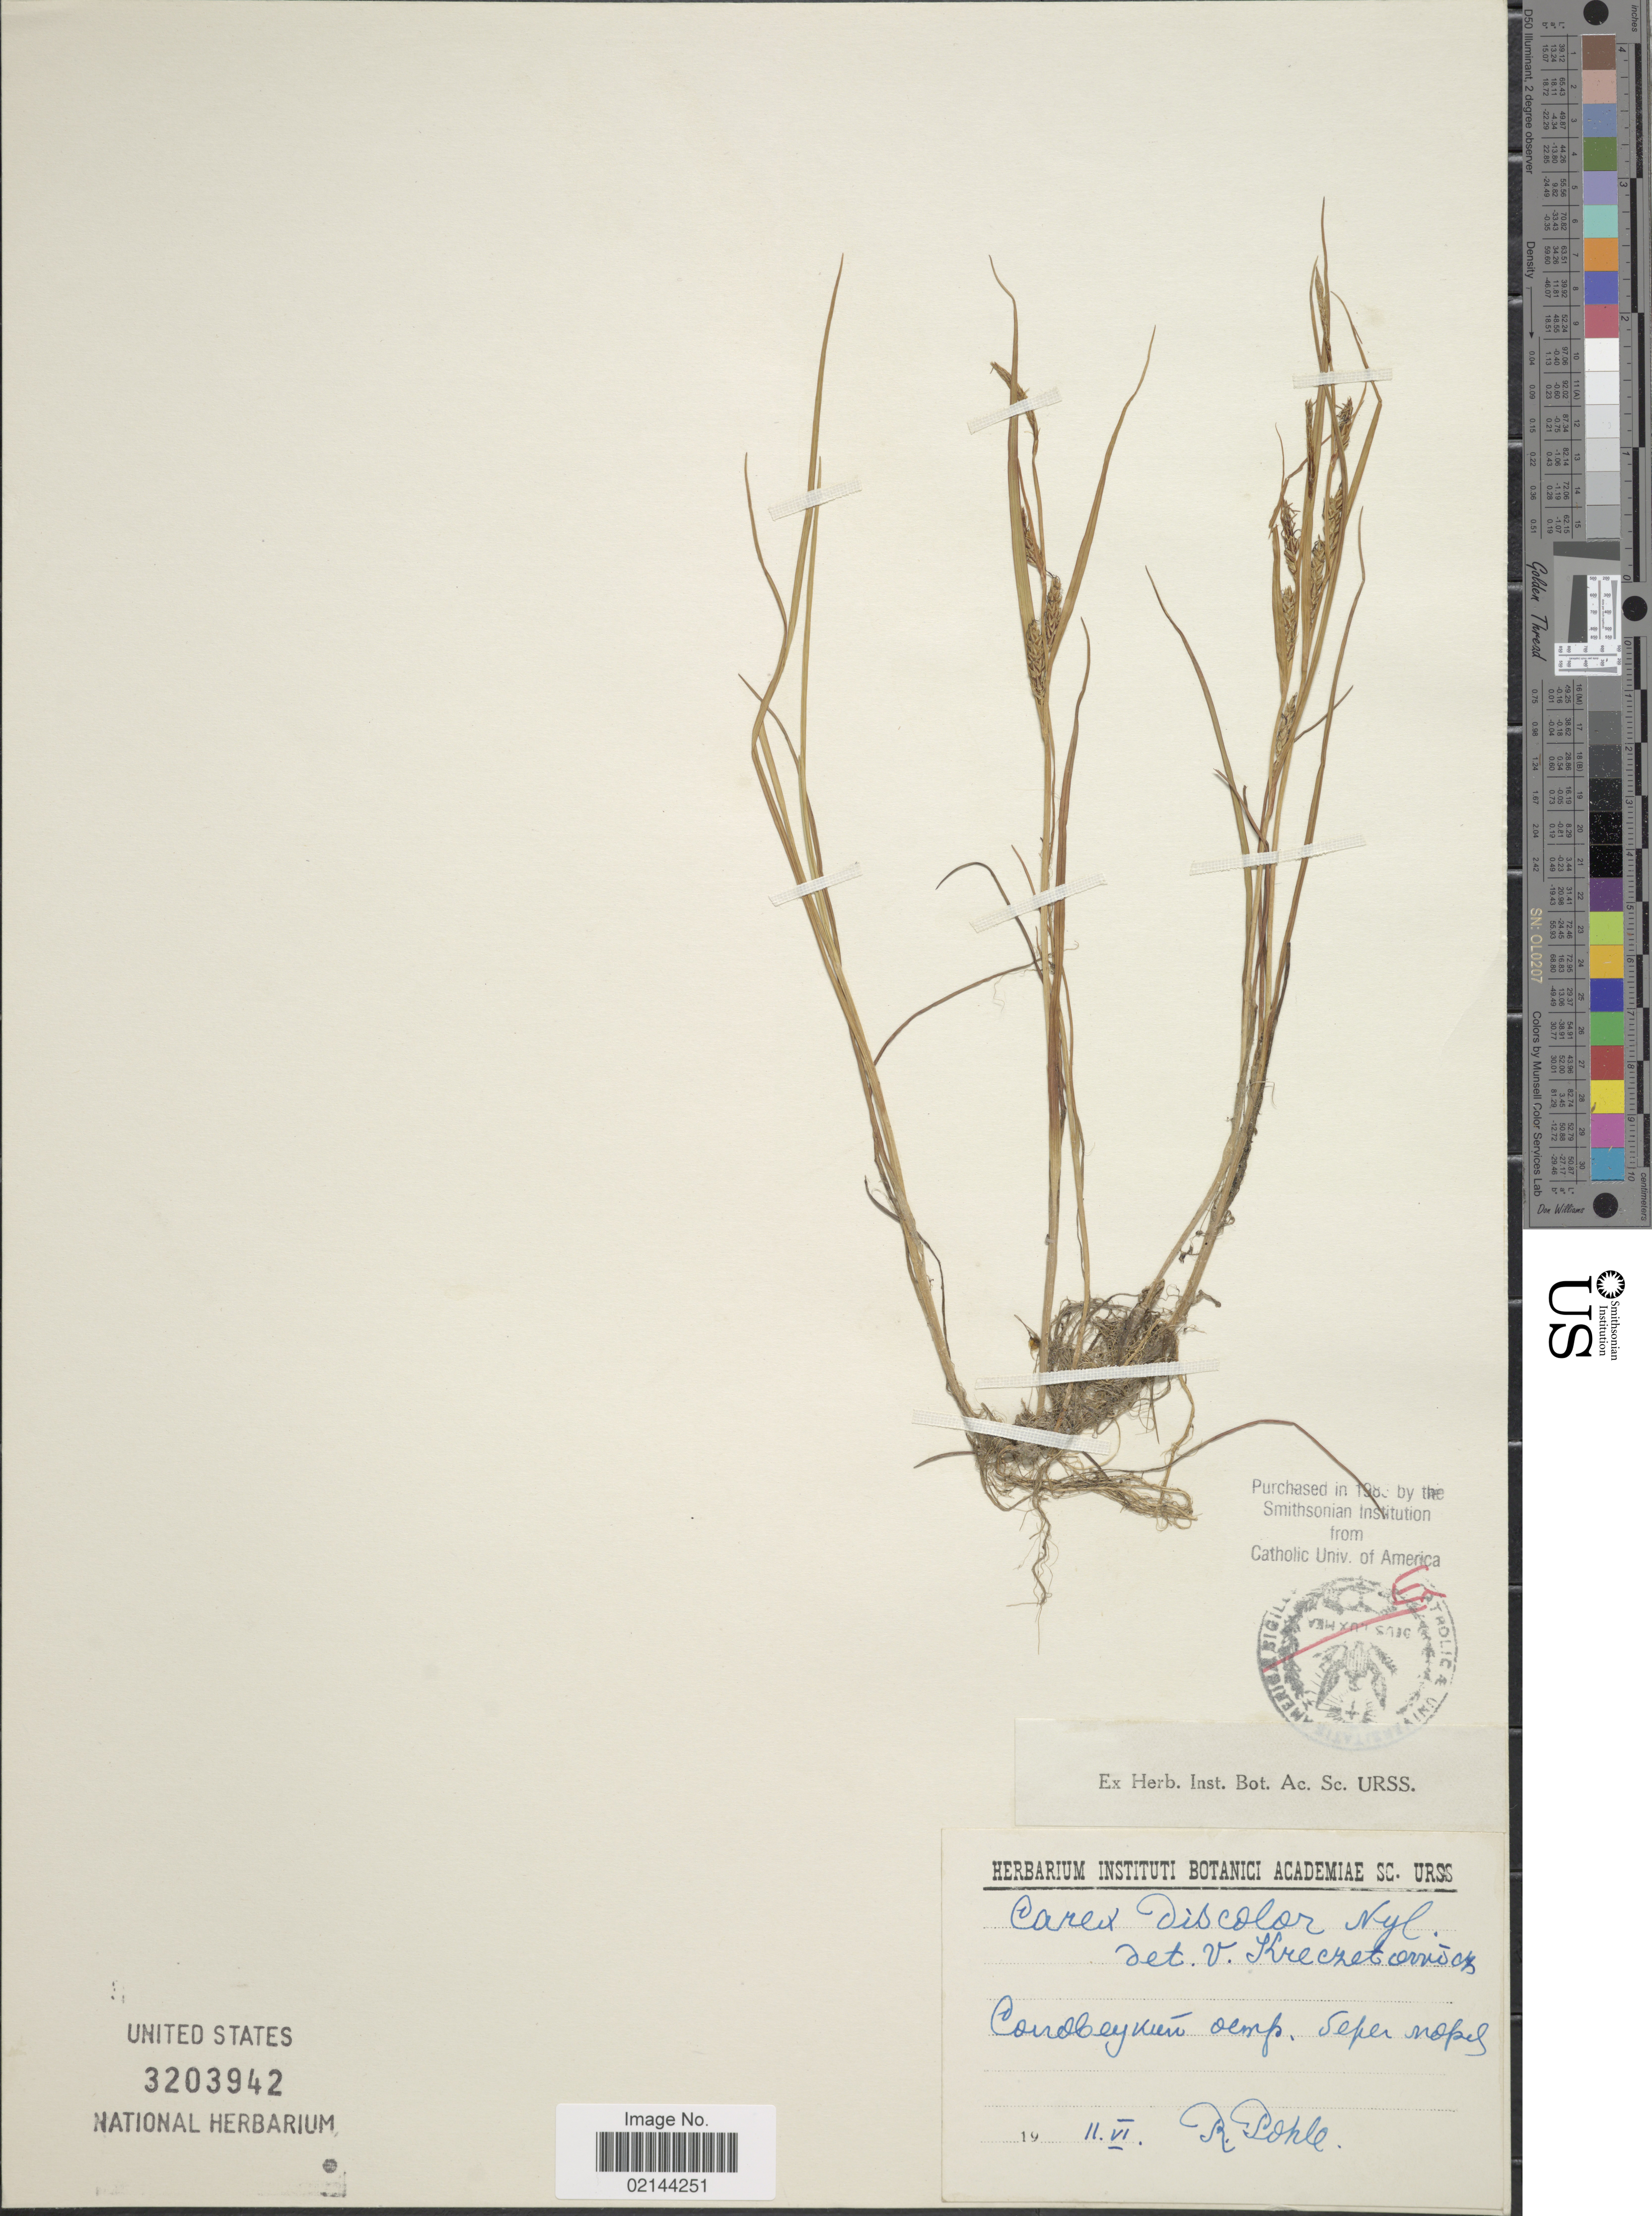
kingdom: Plantae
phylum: Tracheophyta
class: Liliopsida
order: Poales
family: Cyperaceae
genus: Carex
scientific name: Carex discolor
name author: F. Nyl.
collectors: R. Pohle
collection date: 1911-06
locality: Condbeykiebn oemp, Seper nopet [interpreted]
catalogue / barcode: US 3203942